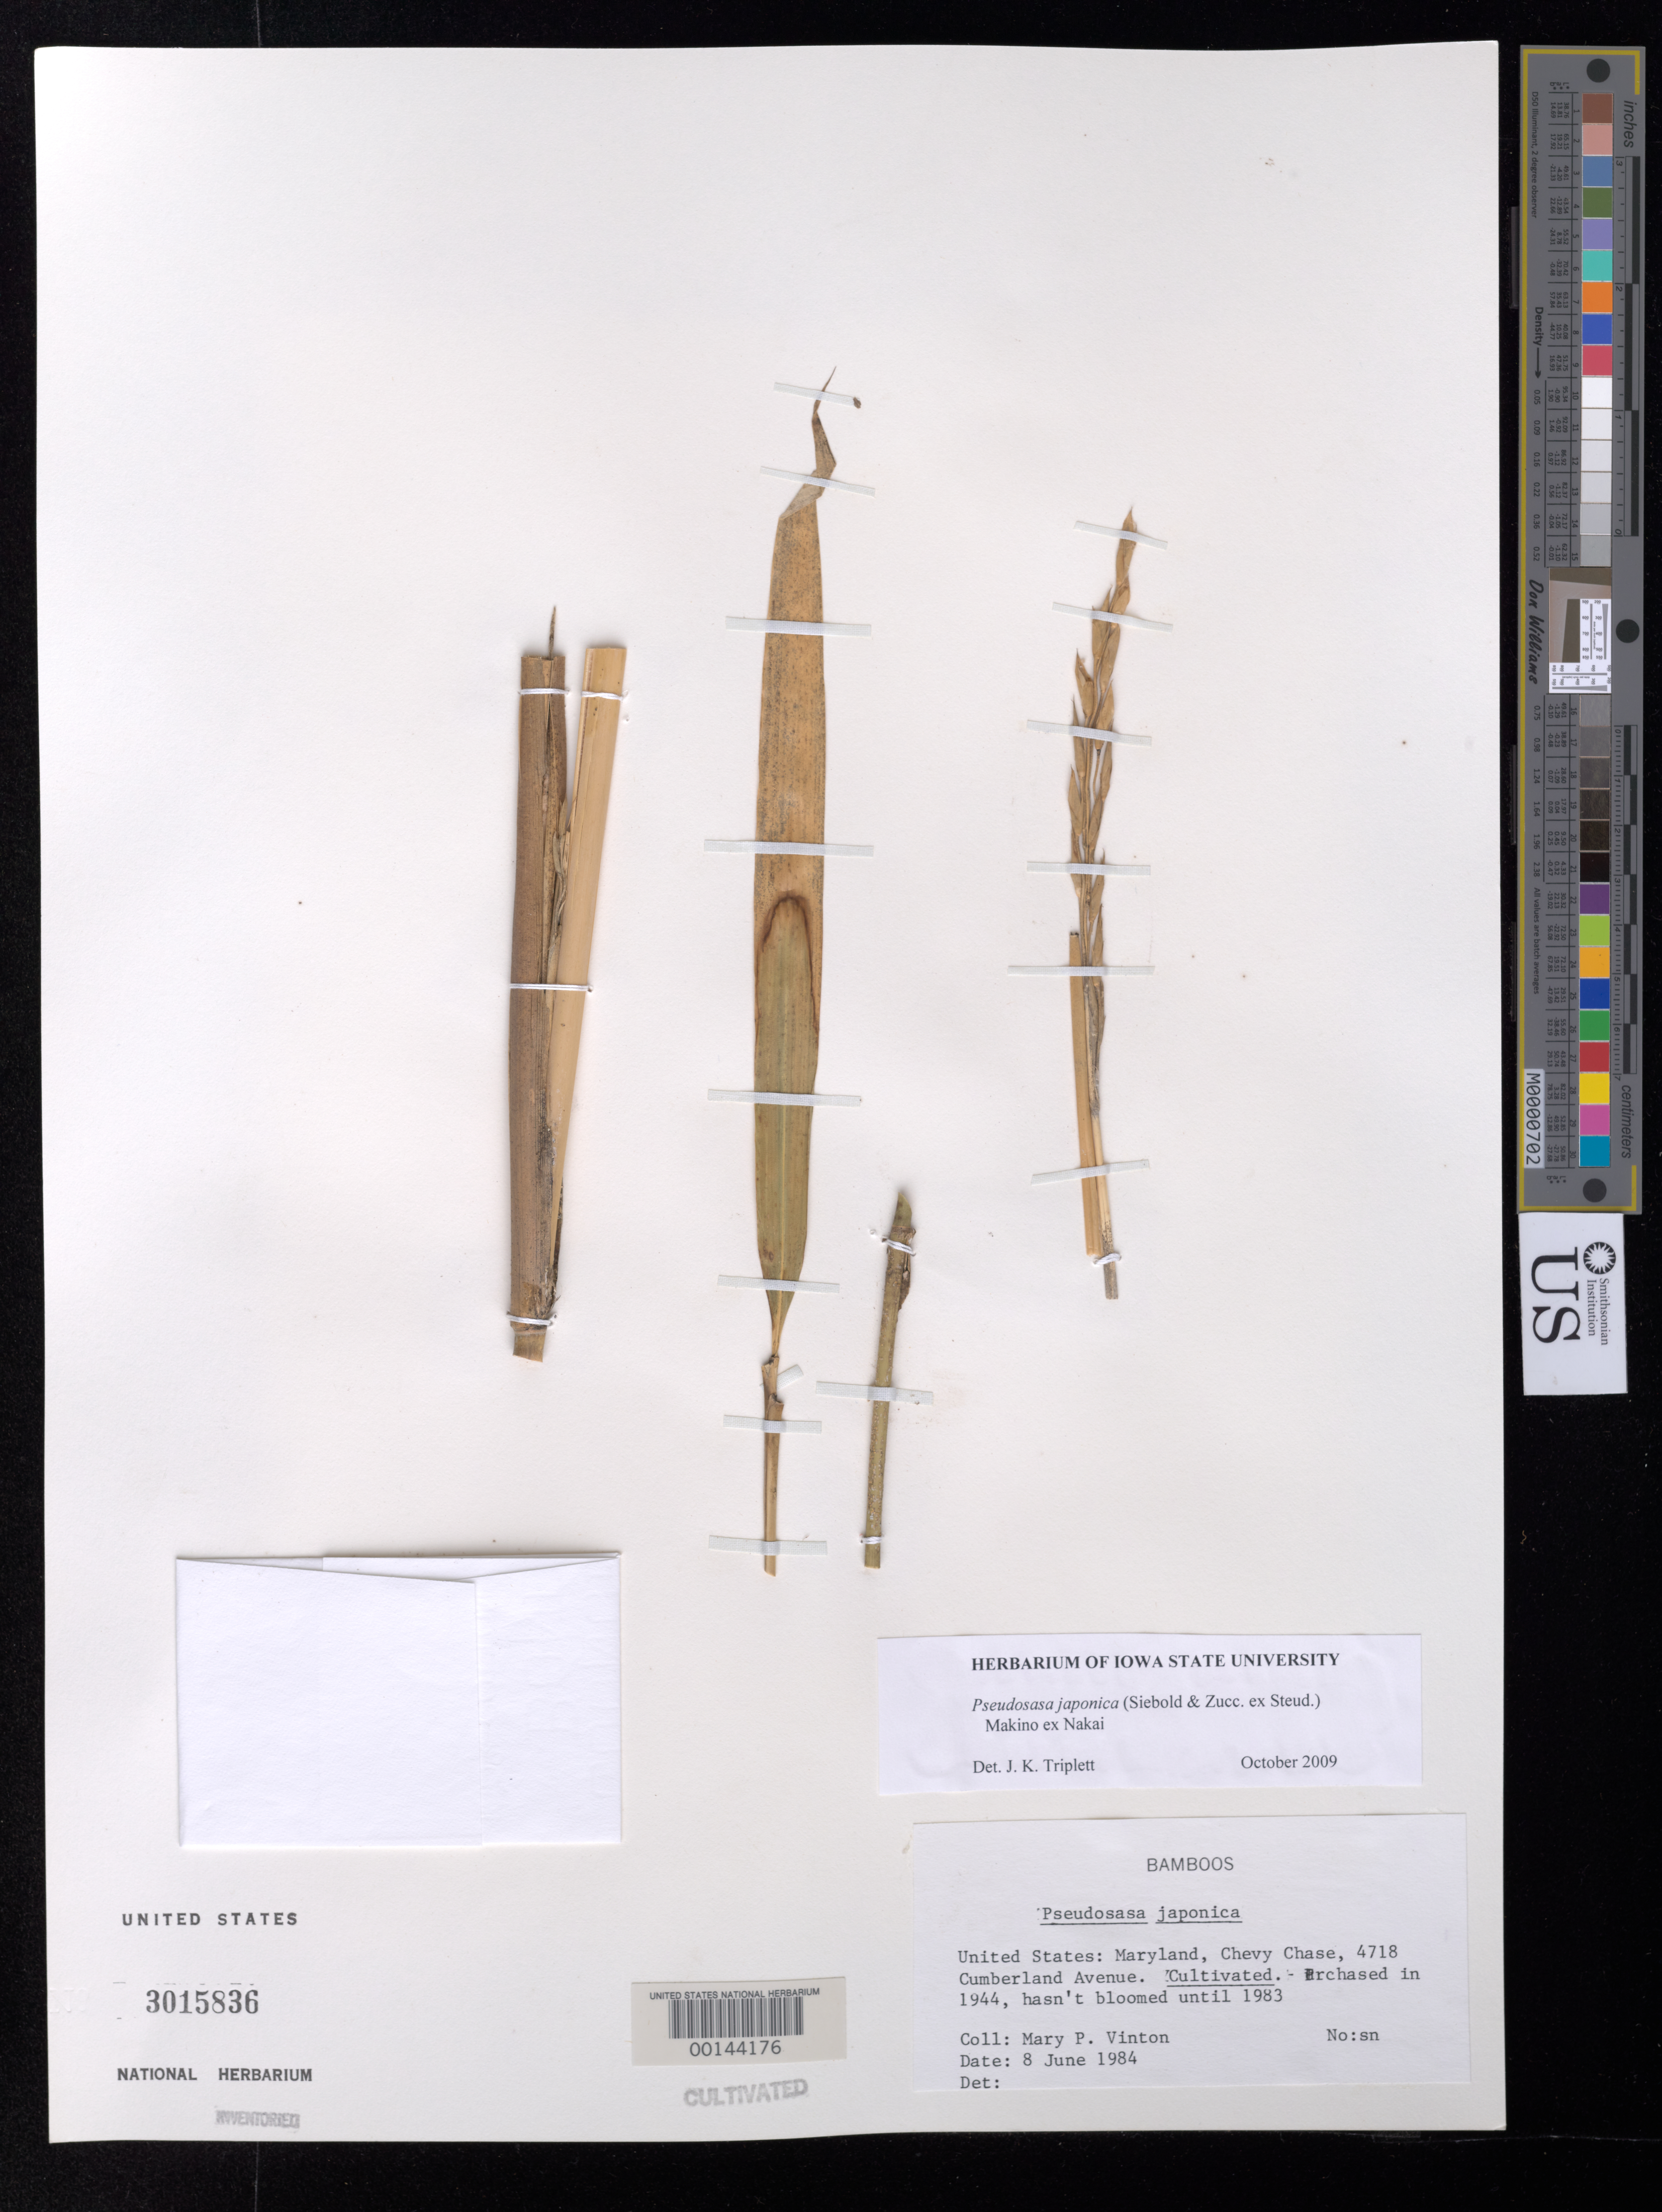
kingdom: Plantae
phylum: Tracheophyta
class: Liliopsida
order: Poales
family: Poaceae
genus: Pseudosasa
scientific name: Pseudosasa japonica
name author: (Siebold & Zucc. ex Steud.) Makino ex Nakai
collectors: M. Vinton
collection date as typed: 08 Jun 1984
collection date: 1984-06-08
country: United States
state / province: Maryland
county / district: Montgomery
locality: Chevy Chase, cumberland ave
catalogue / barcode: US 3015836